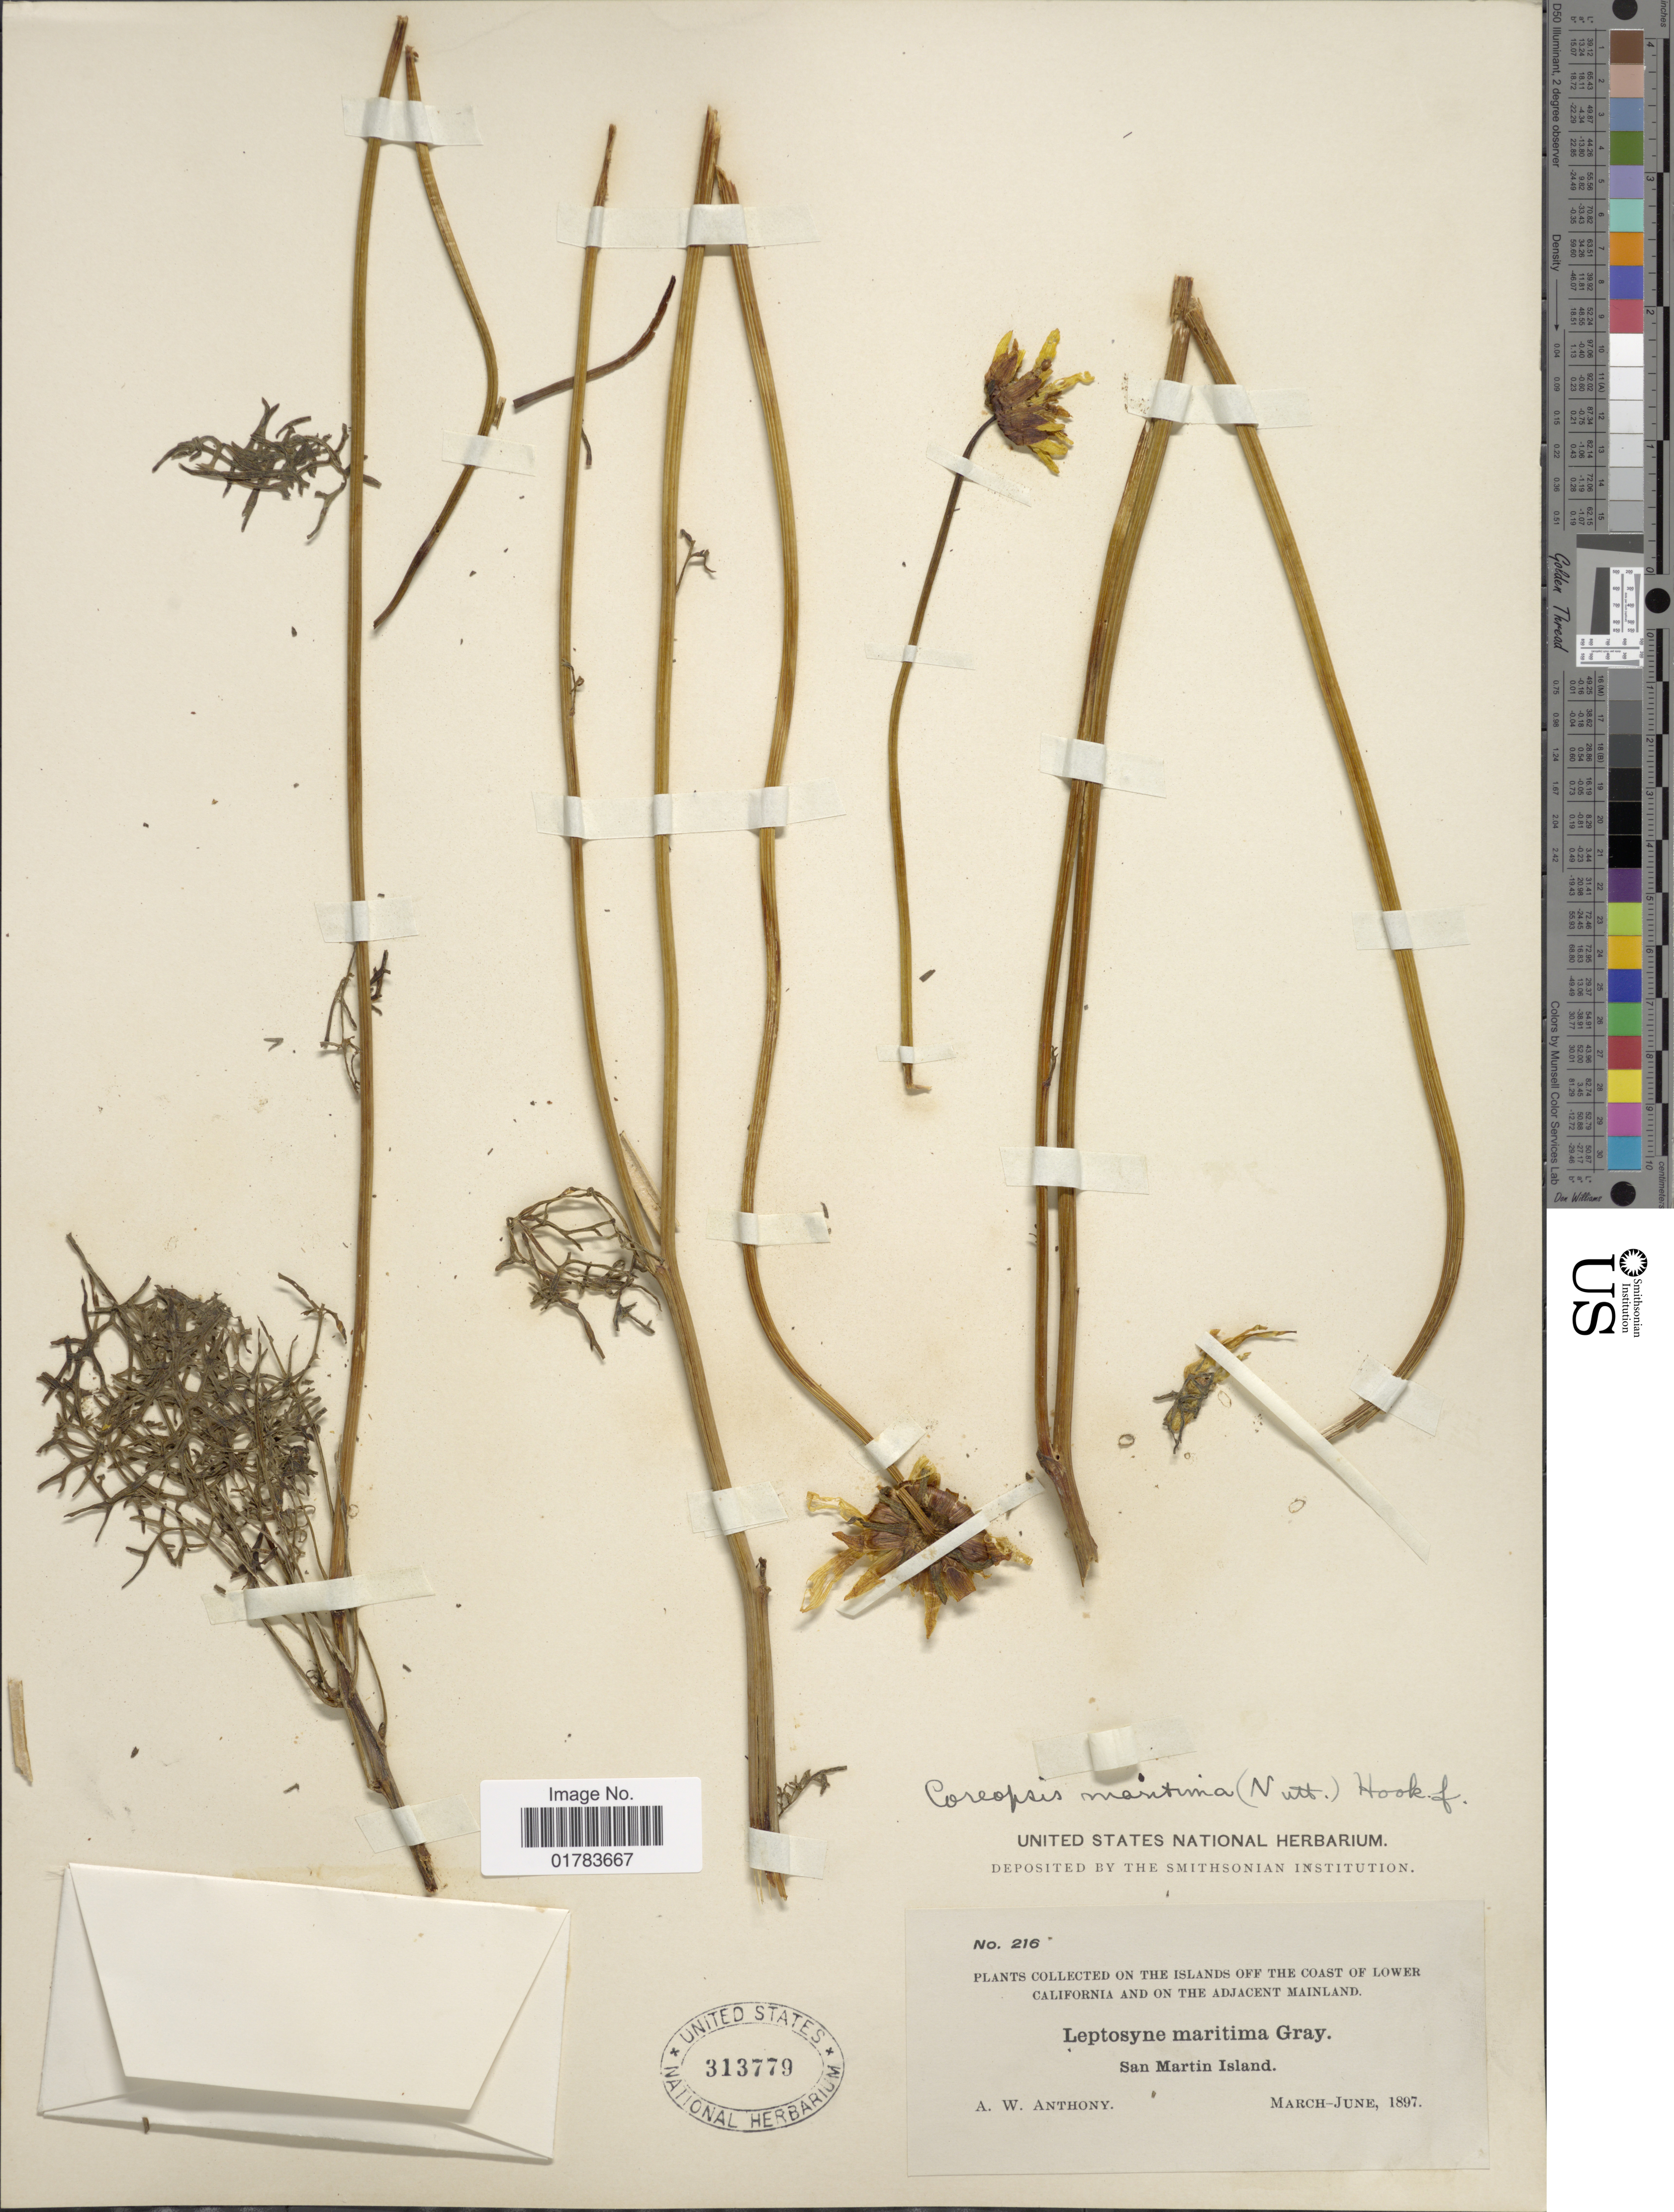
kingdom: Plantae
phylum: Tracheophyta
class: Magnoliopsida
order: Asterales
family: Asteraceae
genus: Coreopsis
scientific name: Coreopsis maritima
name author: (Nutt.) Hook. f.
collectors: A. W. Anthony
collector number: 216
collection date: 1897-03/1897-06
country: Mexico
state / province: Baja California Sur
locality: Island off the coast of Lower California and on the adjacent Mainland, San Martin Island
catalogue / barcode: US 313779